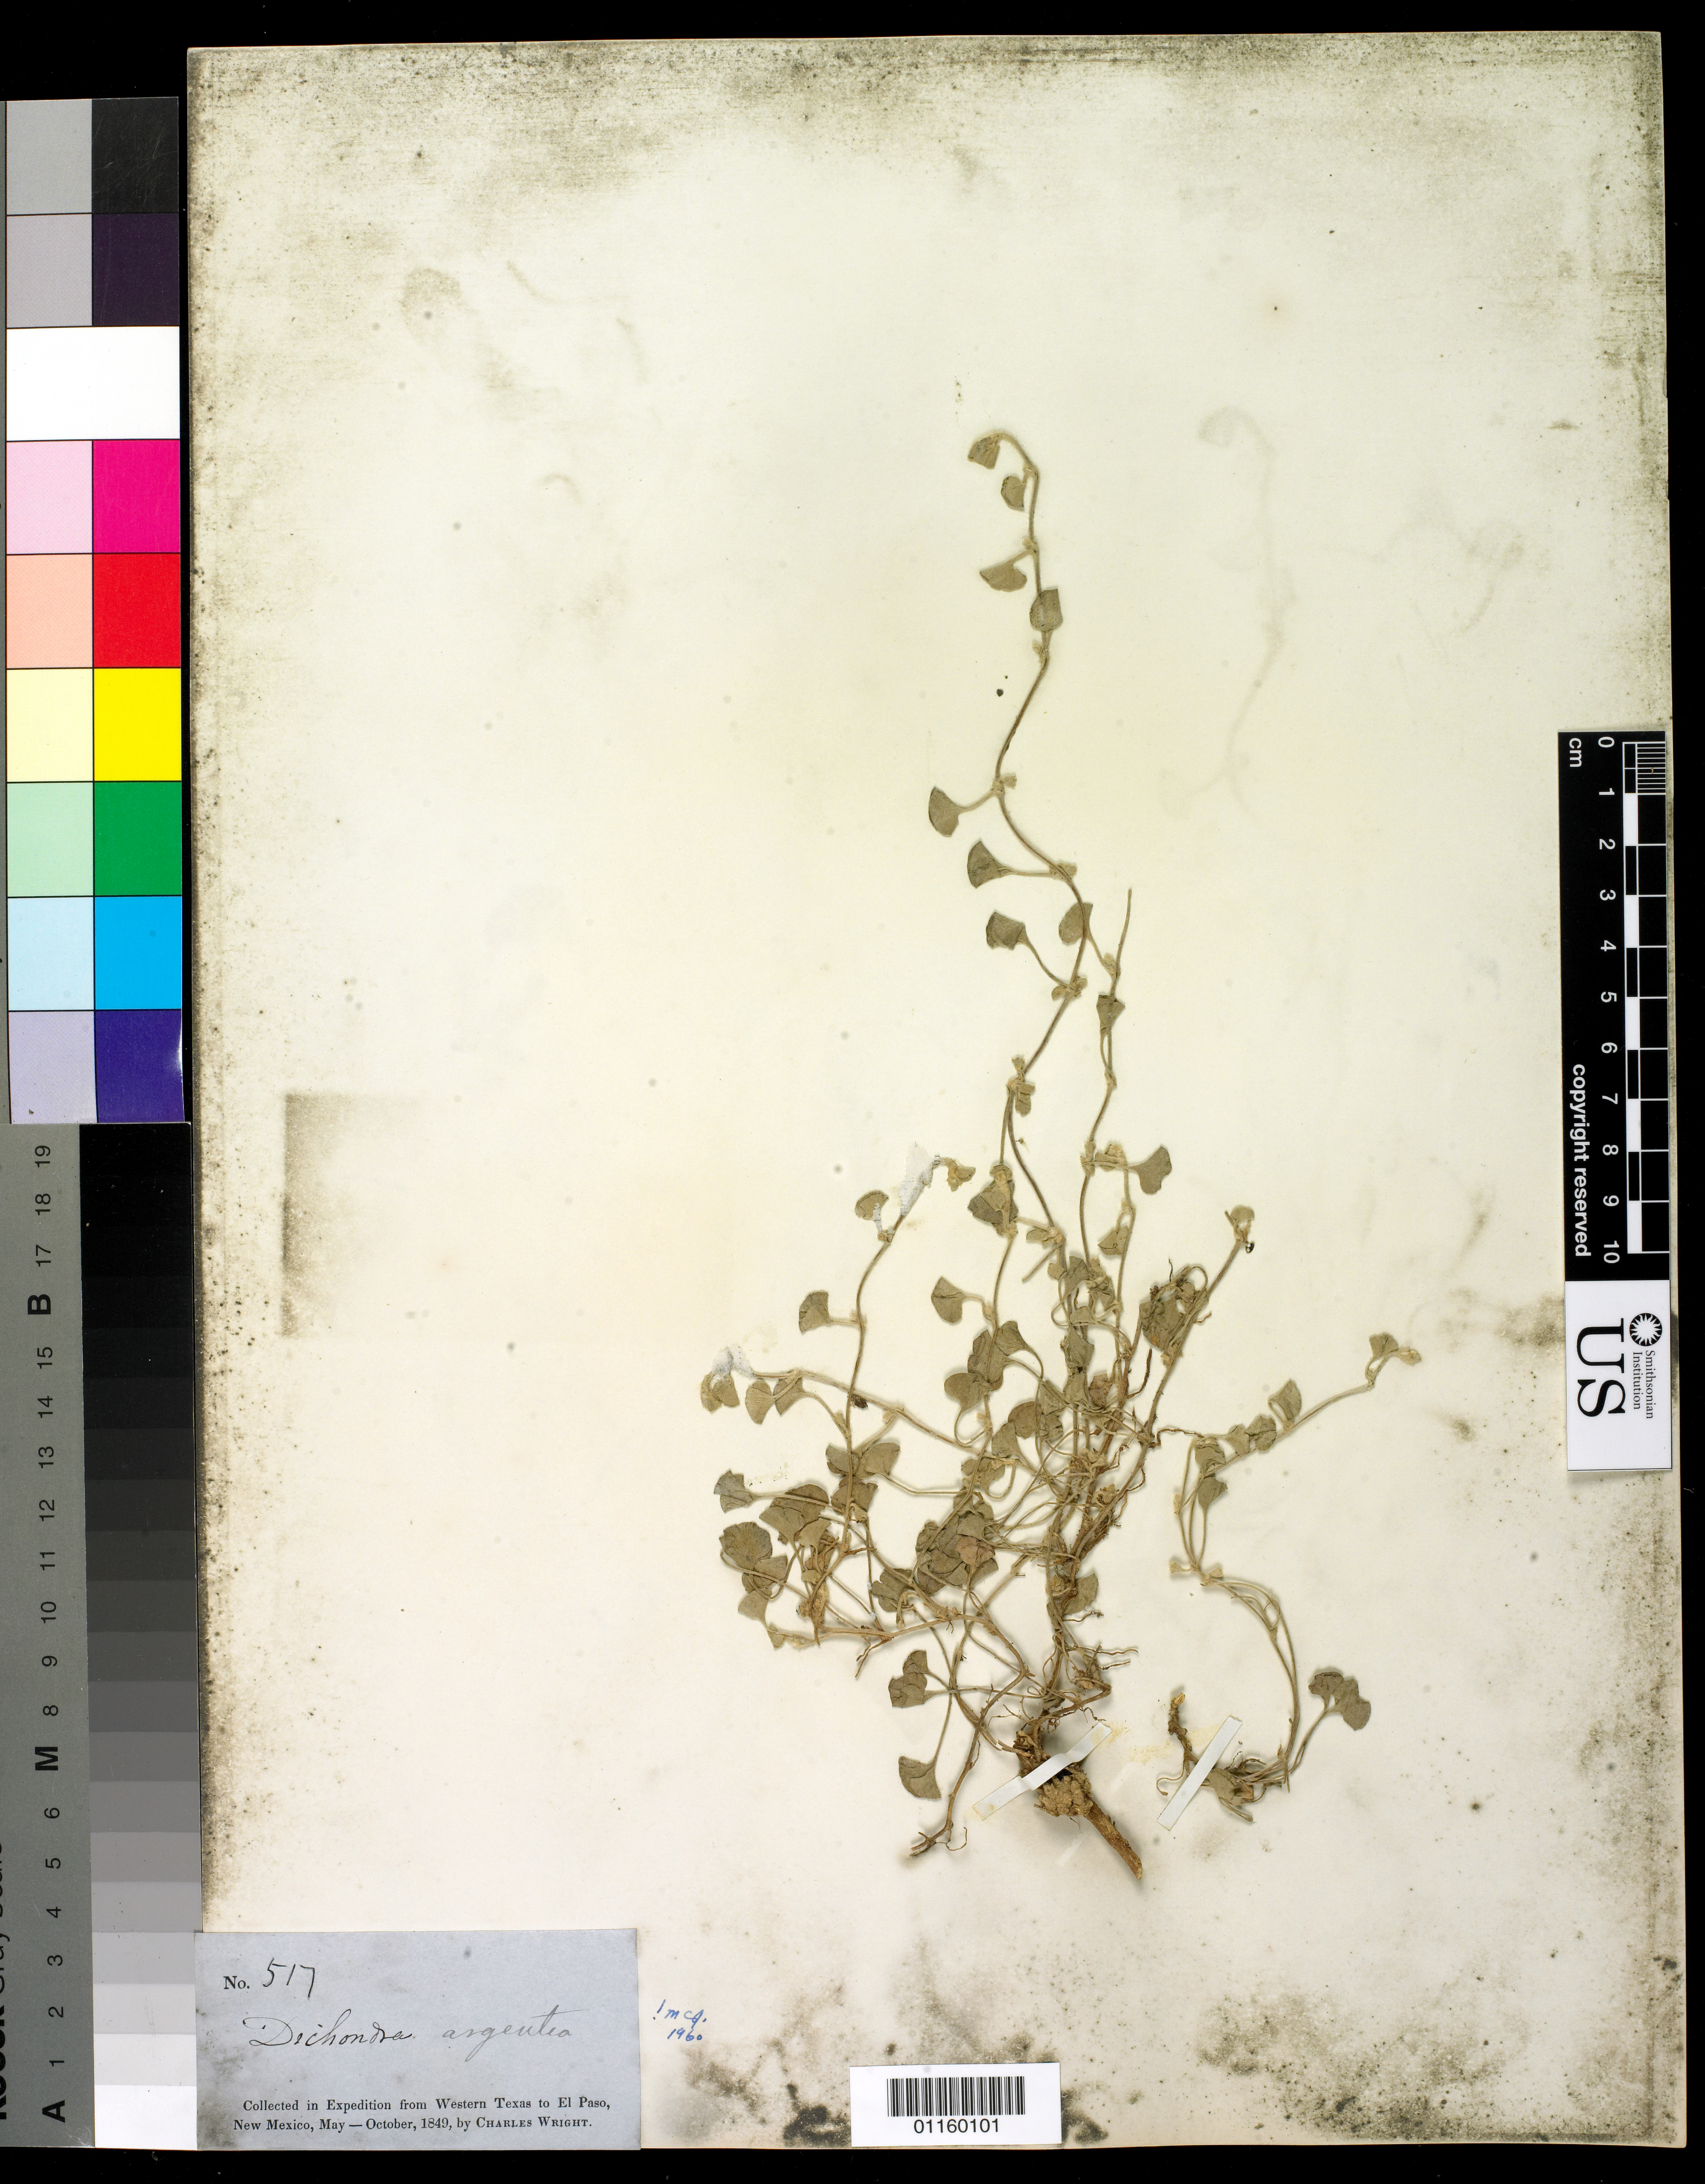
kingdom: Plantae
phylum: Tracheophyta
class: Magnoliopsida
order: Solanales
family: Convolvulaceae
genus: Dichondra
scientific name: Dichondra argentea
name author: Humb. & Bonpl. ex Willd.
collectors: C. Wright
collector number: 517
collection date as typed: May 1849 to -- Oct 1849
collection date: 1849-05/1849-10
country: United States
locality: From Western Texas to El Paso, New Mexico